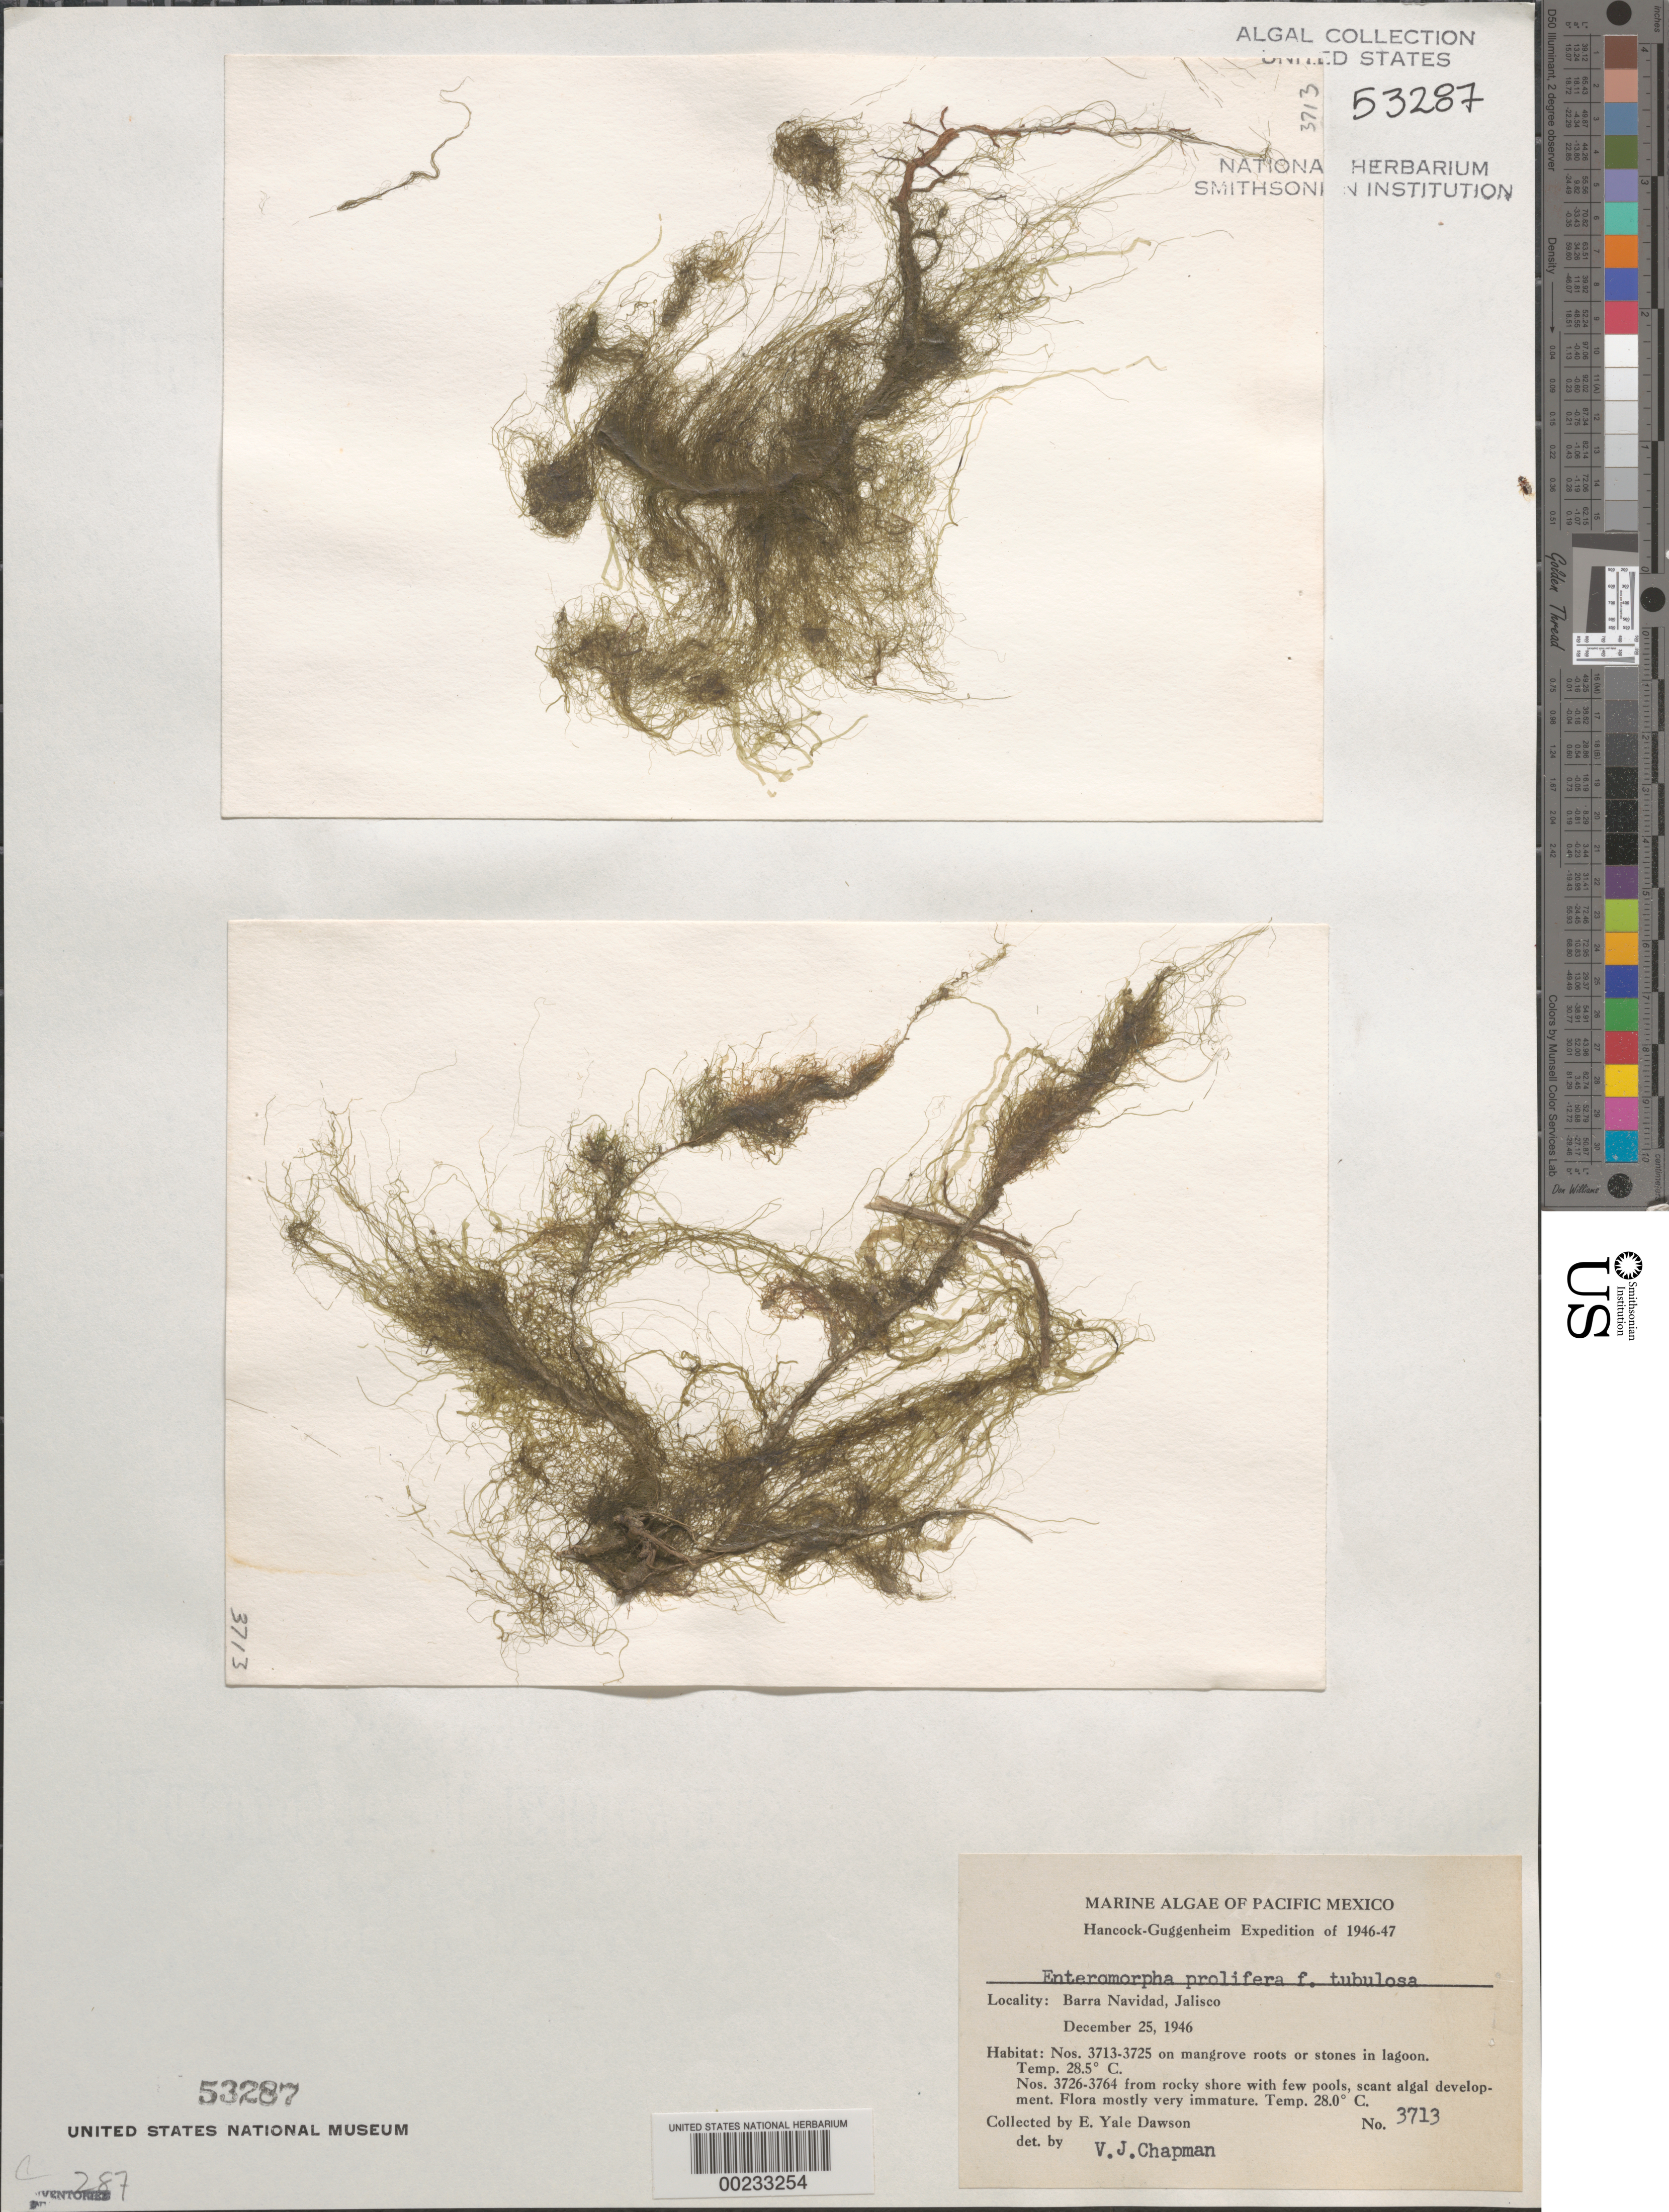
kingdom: Plantae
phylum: Chlorophyta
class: Ulvophyceae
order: Ulvales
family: Ulvaceae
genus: Ulva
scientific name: Ulva prolifera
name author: O.F. Müller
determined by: Algae name updating Project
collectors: E. Y. Dawson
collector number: EYD 3713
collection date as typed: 25 Dec 1946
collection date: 1946-12-25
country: Mexico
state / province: Jalisco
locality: Barra Navidad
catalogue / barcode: US 53287